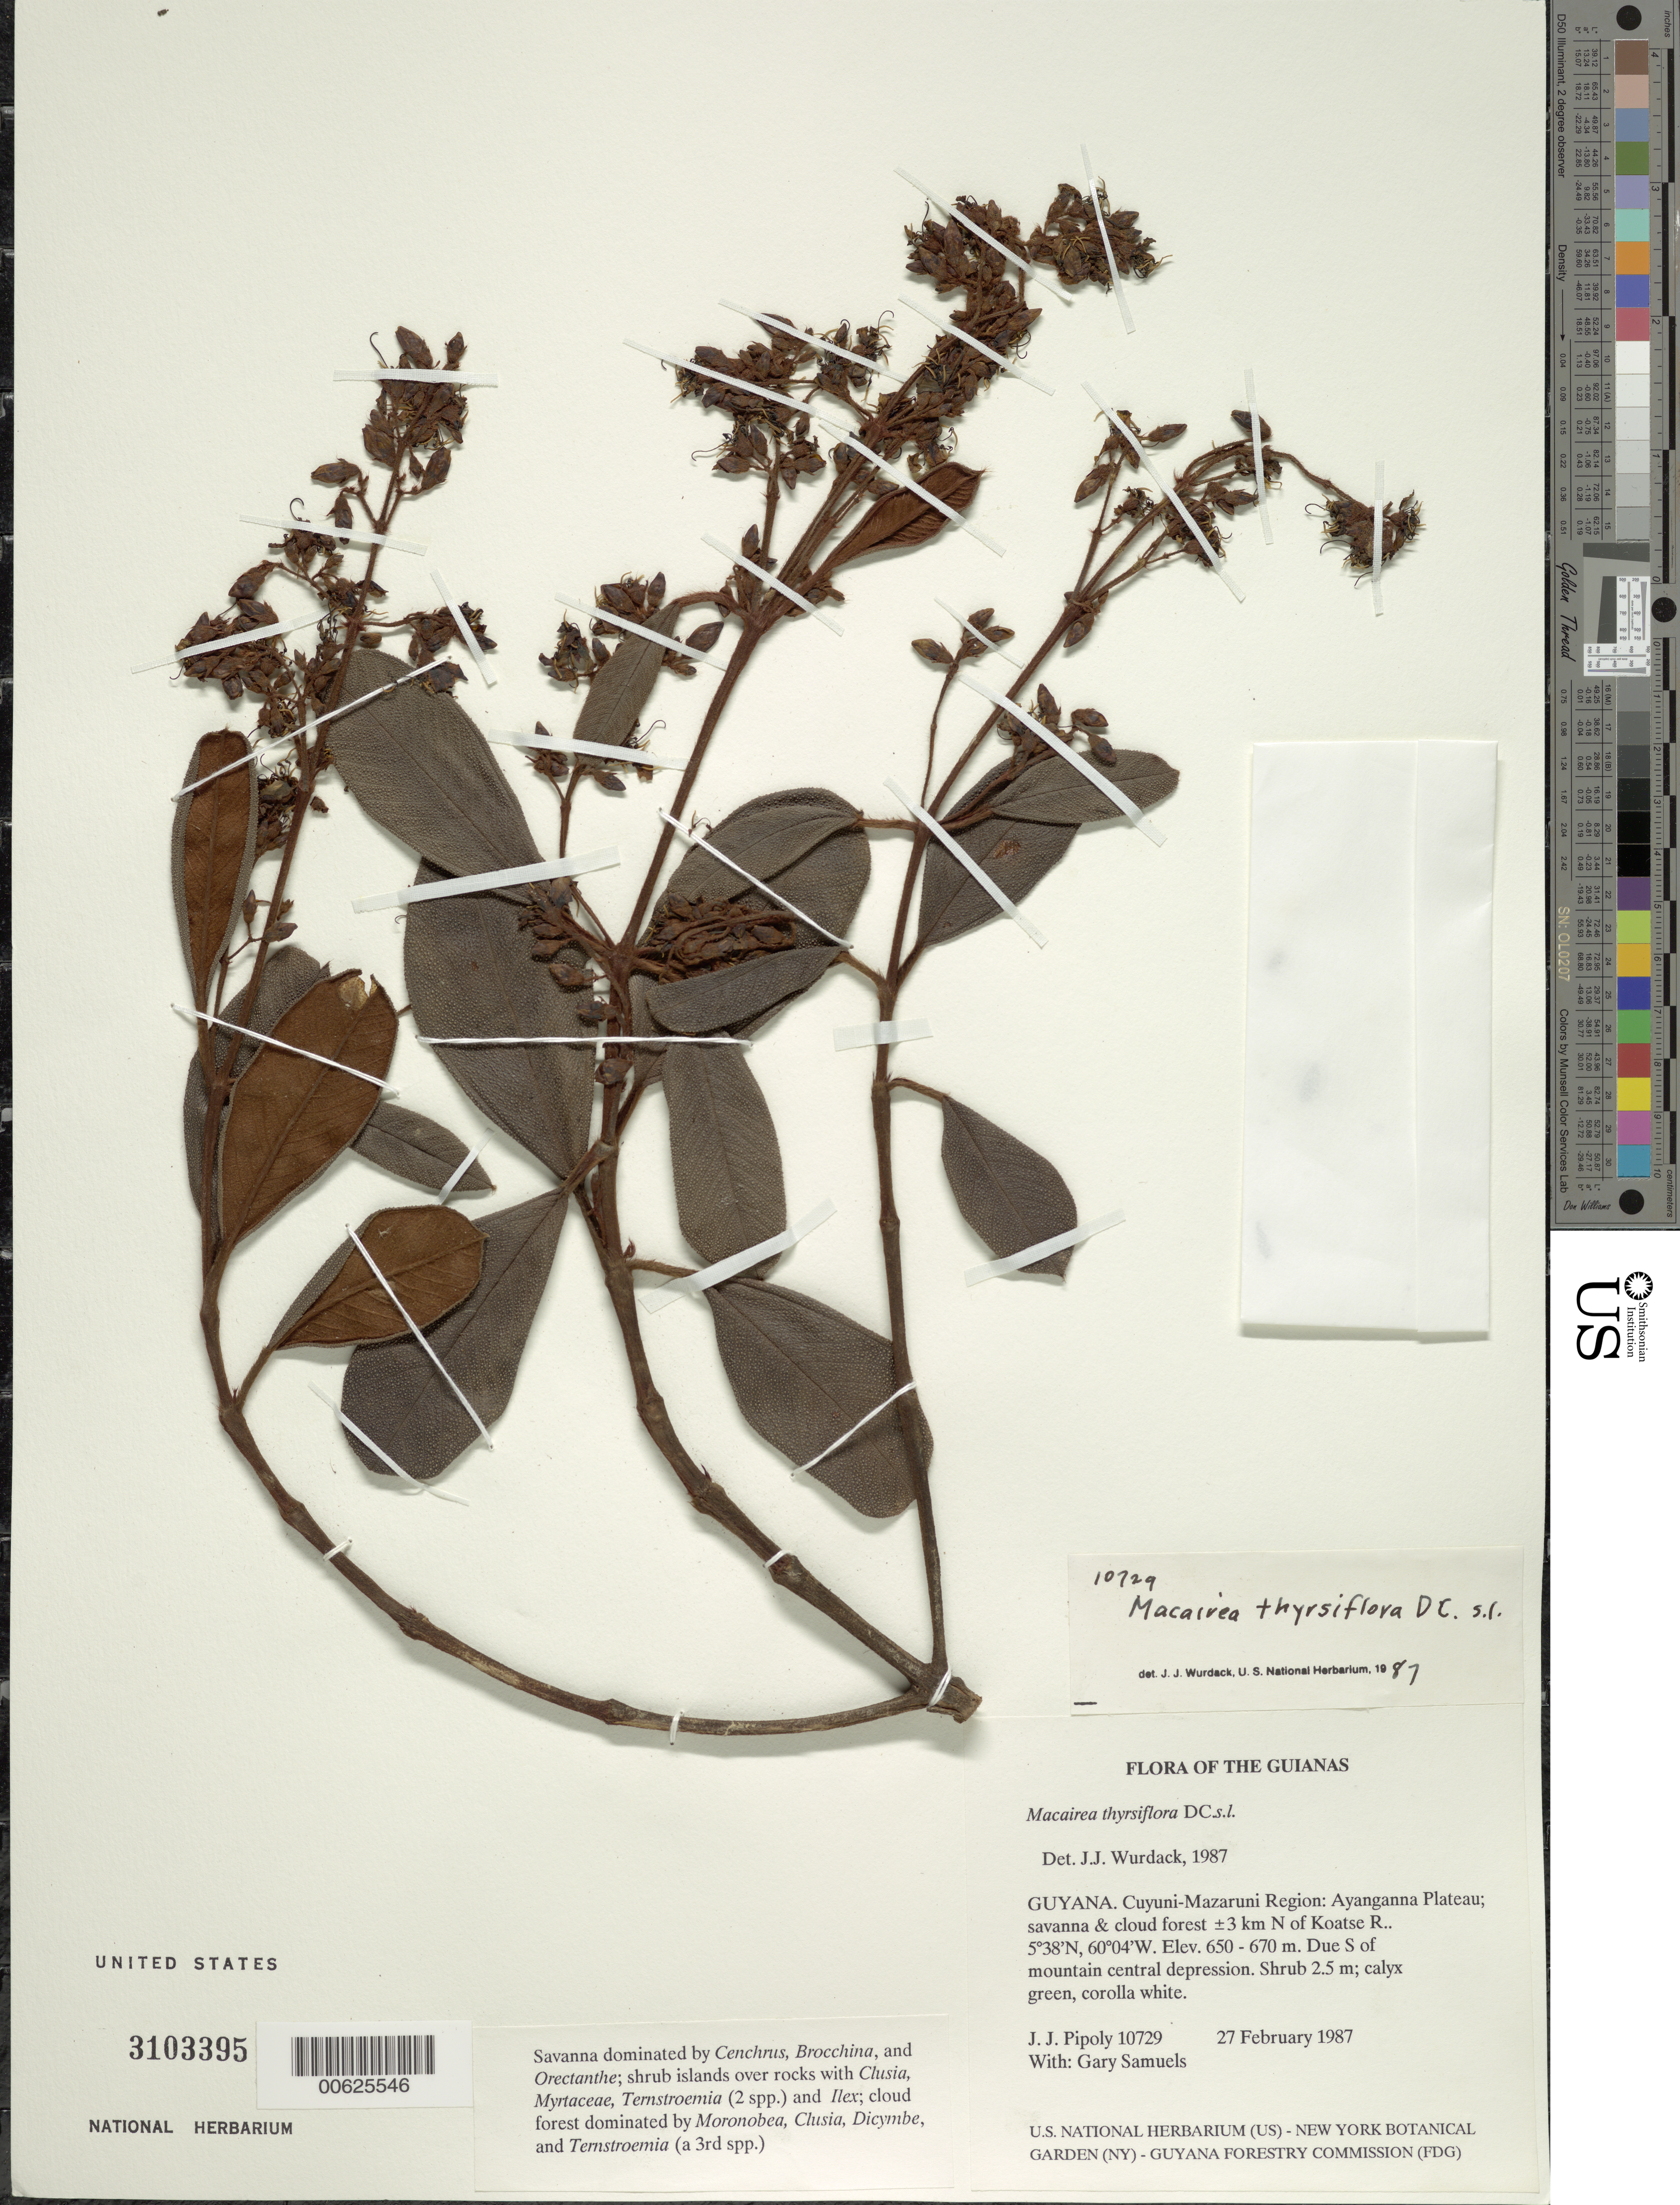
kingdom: Plantae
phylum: Tracheophyta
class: Magnoliopsida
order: Myrtales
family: Melastomataceae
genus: Macairea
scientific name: Macairea aspera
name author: N.E. Br.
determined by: Nunes da Silva, Diego, (RB), Jardim Botanico do Rio de Janeiro - Herbario (BRAZIL)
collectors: J. J. Pipoly & G. Bacchus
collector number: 10729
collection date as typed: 27 February 1987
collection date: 1987-02-27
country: Guyana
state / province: Cuyuni-Mazaruni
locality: Ayanganna Plateau; ±3 km N of Koatse R, due S of mountain central depression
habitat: Savanna and cloud forest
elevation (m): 650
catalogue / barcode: US 3103395